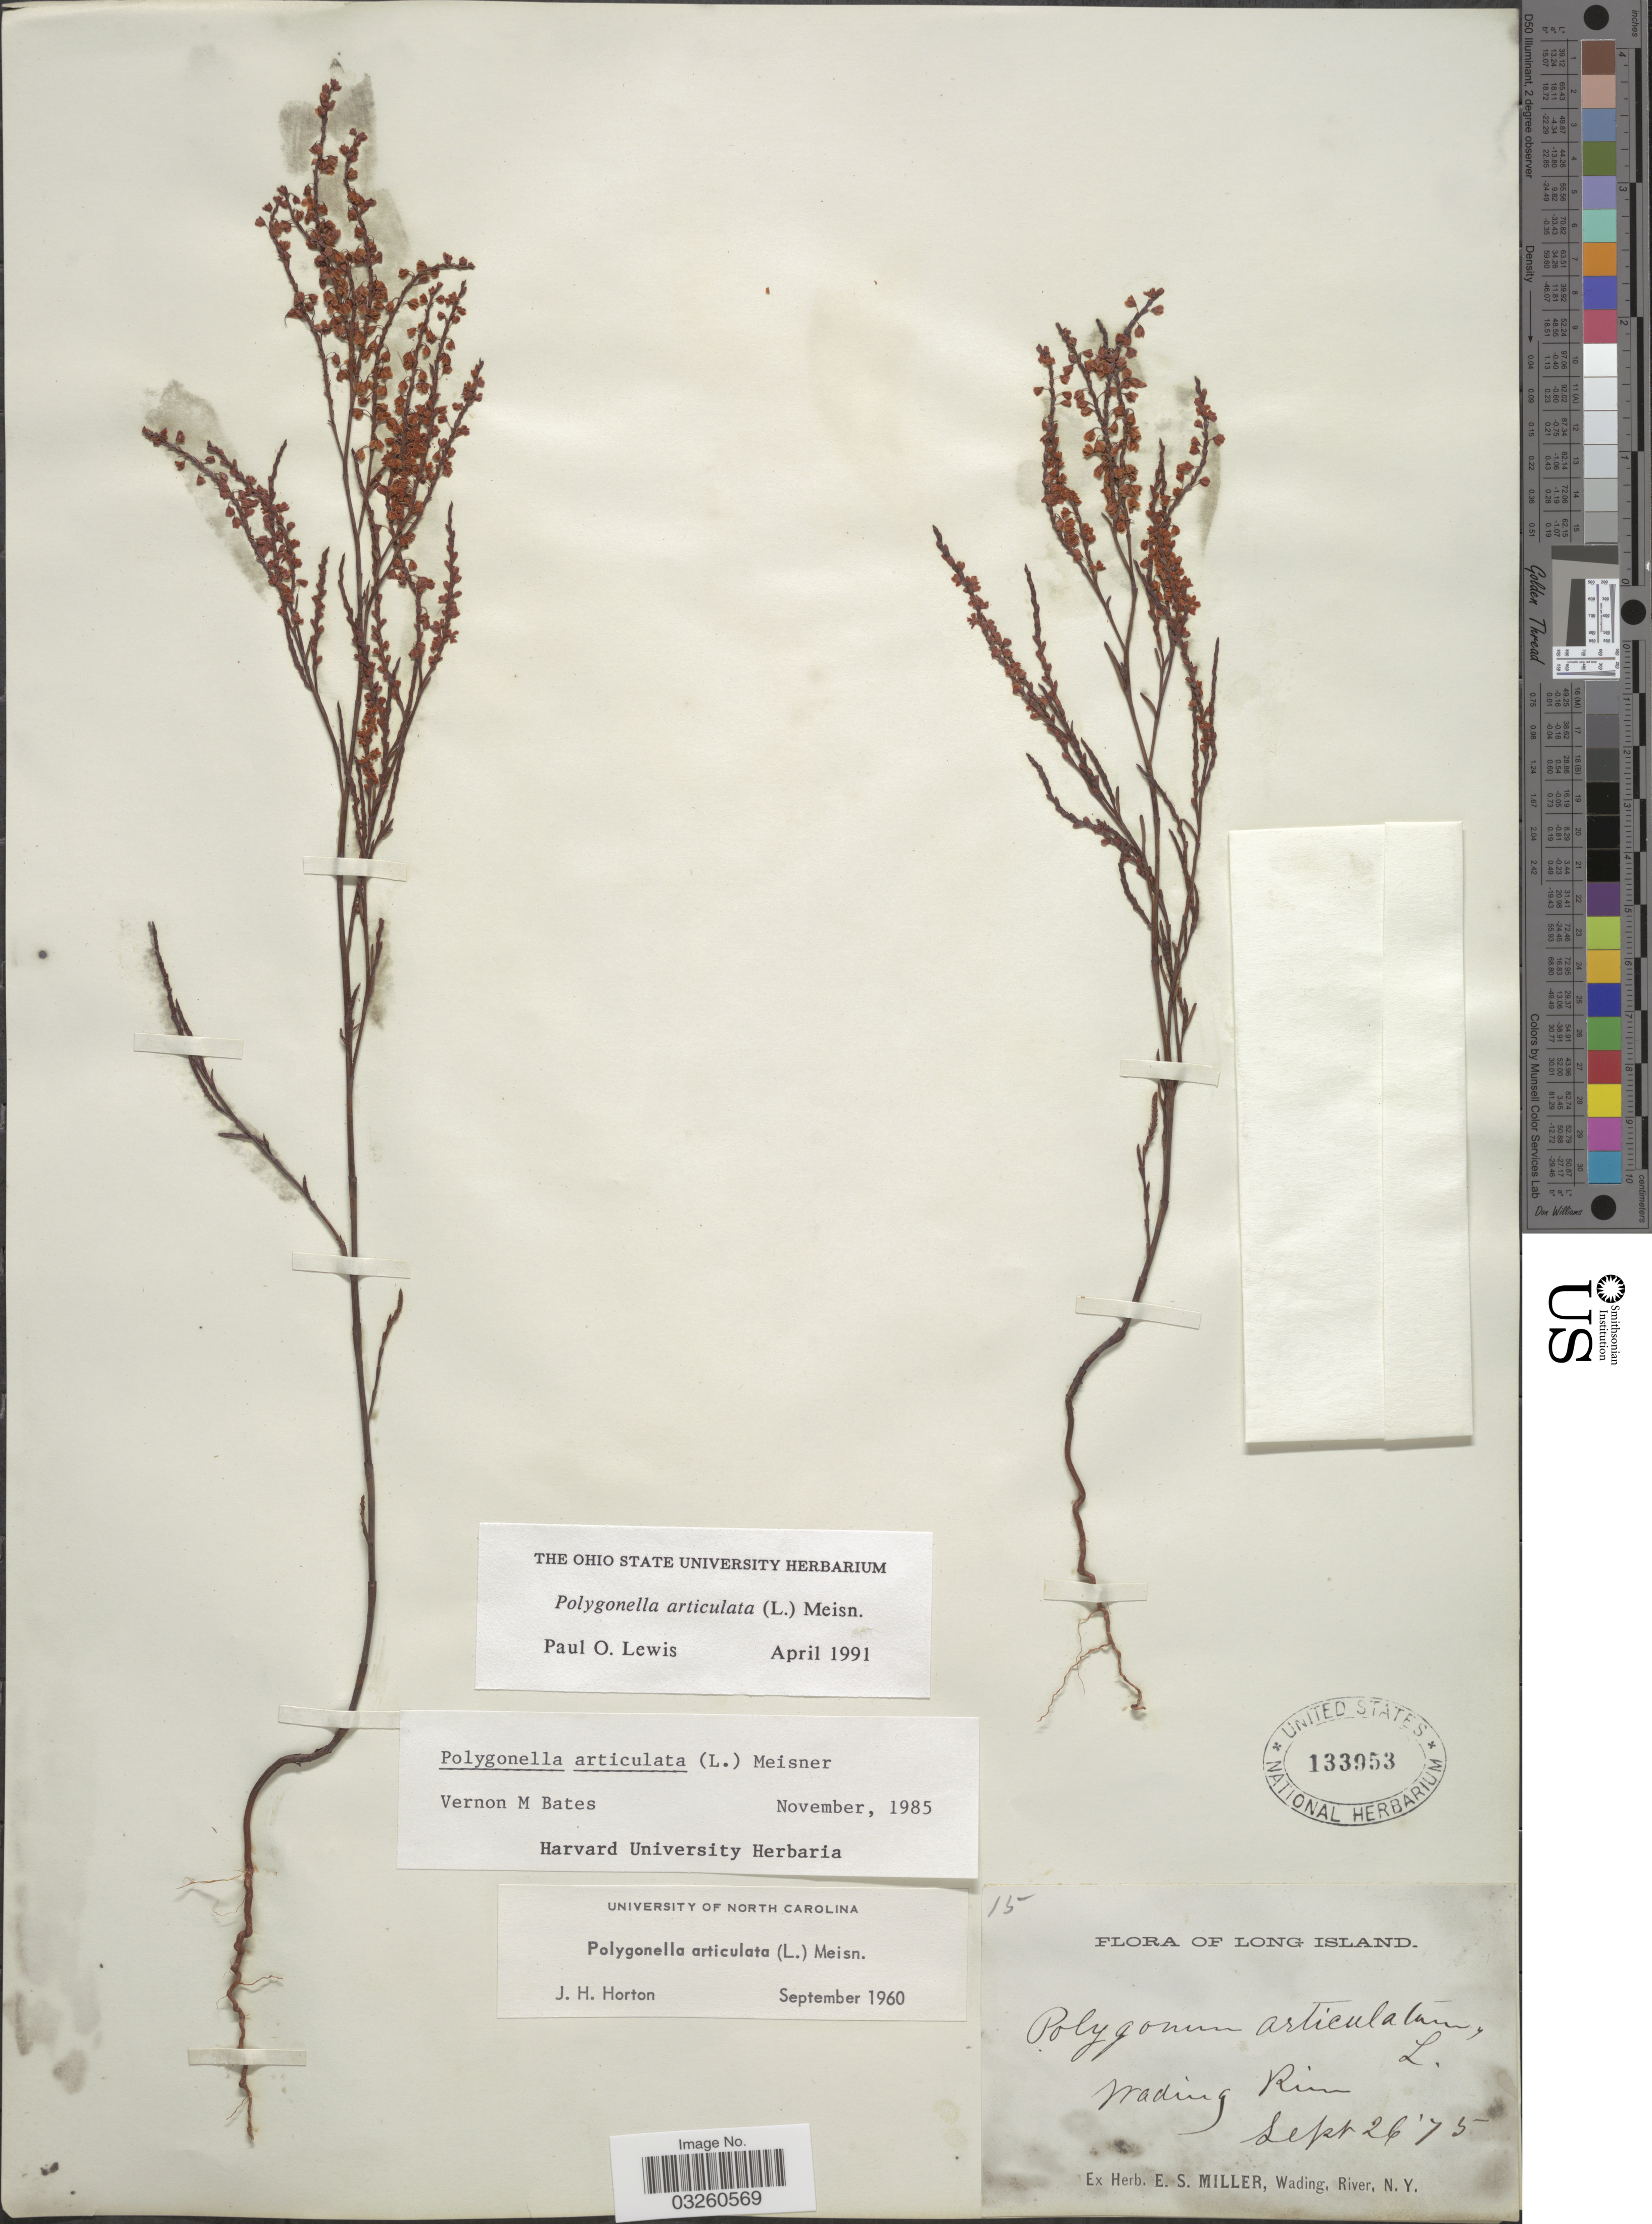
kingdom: Plantae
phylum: Tracheophyta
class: Magnoliopsida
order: Caryophyllales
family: Polygonaceae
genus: Polygonella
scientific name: Polygonella articulata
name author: (L.) Meisn.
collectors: ex herb. E. S. Miller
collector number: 15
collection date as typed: Transcribed d/m/y: 26/9/75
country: United States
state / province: New York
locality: Long Island. Wading River.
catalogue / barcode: US 133953